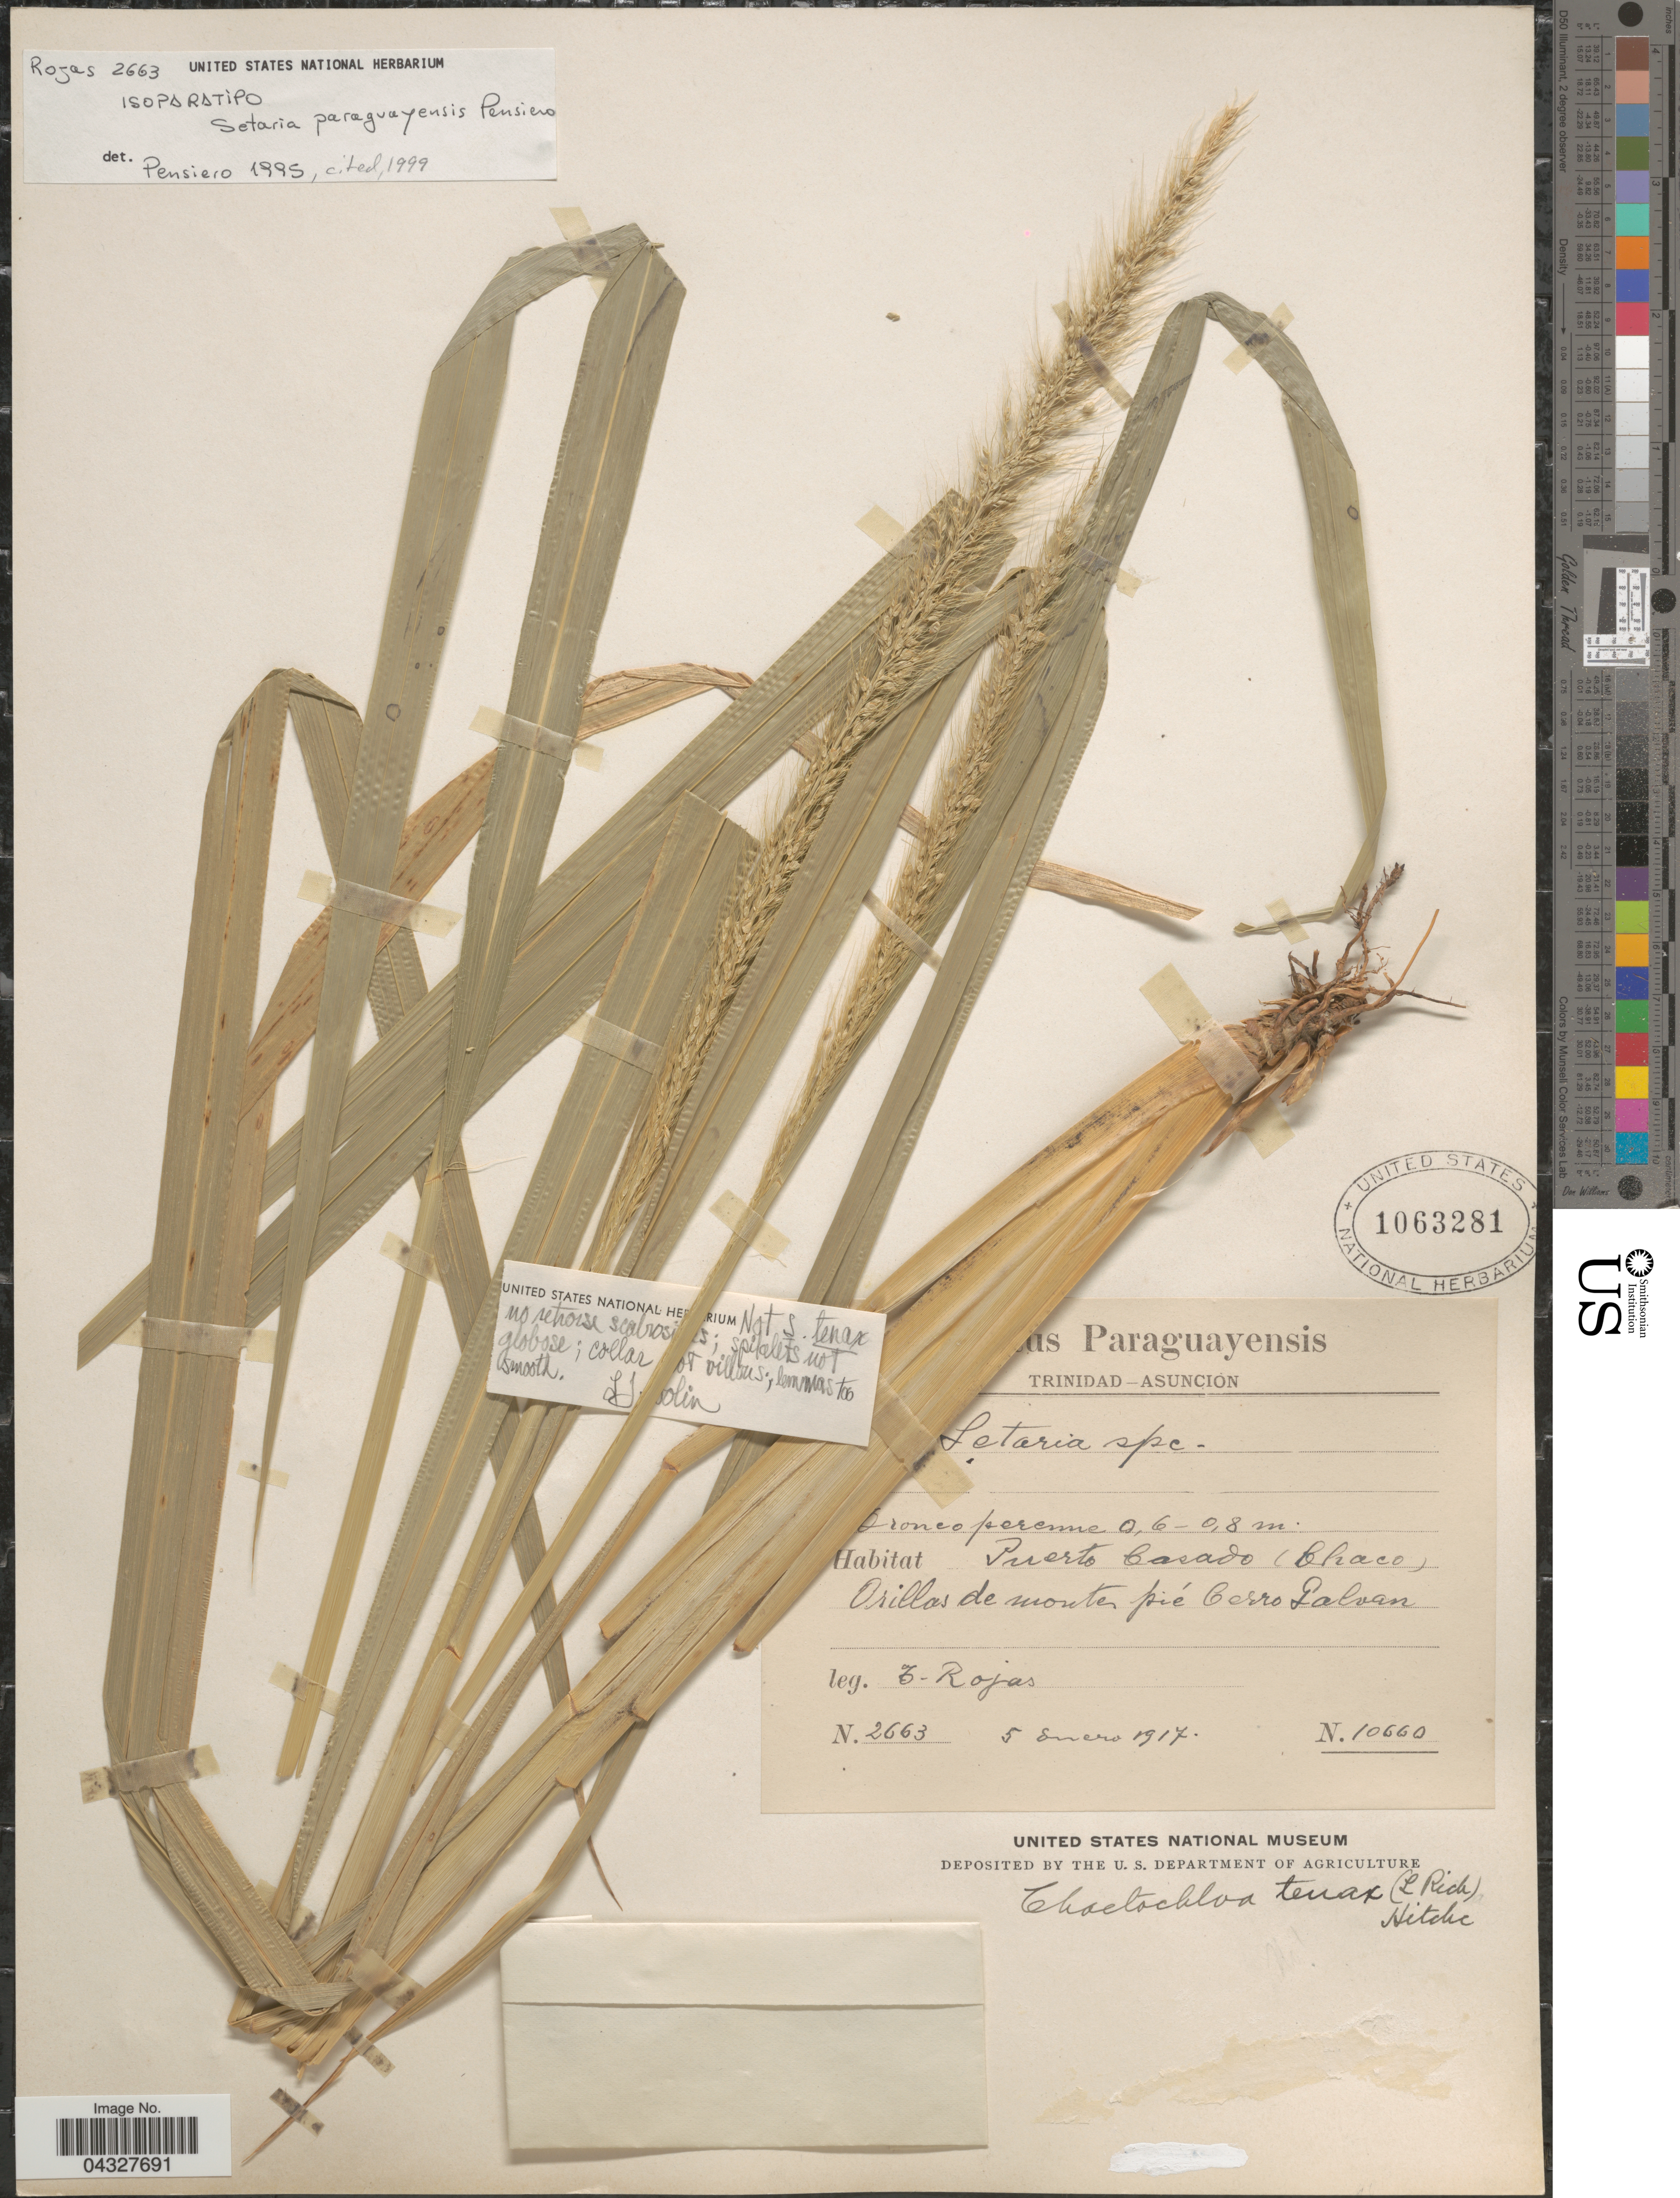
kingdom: Plantae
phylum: Tracheophyta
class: Liliopsida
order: Poales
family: Poaceae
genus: Setaria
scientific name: Setaria paraguayensis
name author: Pensiero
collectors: T. Rojas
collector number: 2663/10660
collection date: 1917-01-05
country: Paraguay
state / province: Asuncion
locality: Puerto Casado (Chaco). Orillas de montes pié Cerro Galvan.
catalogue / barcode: US 1063281